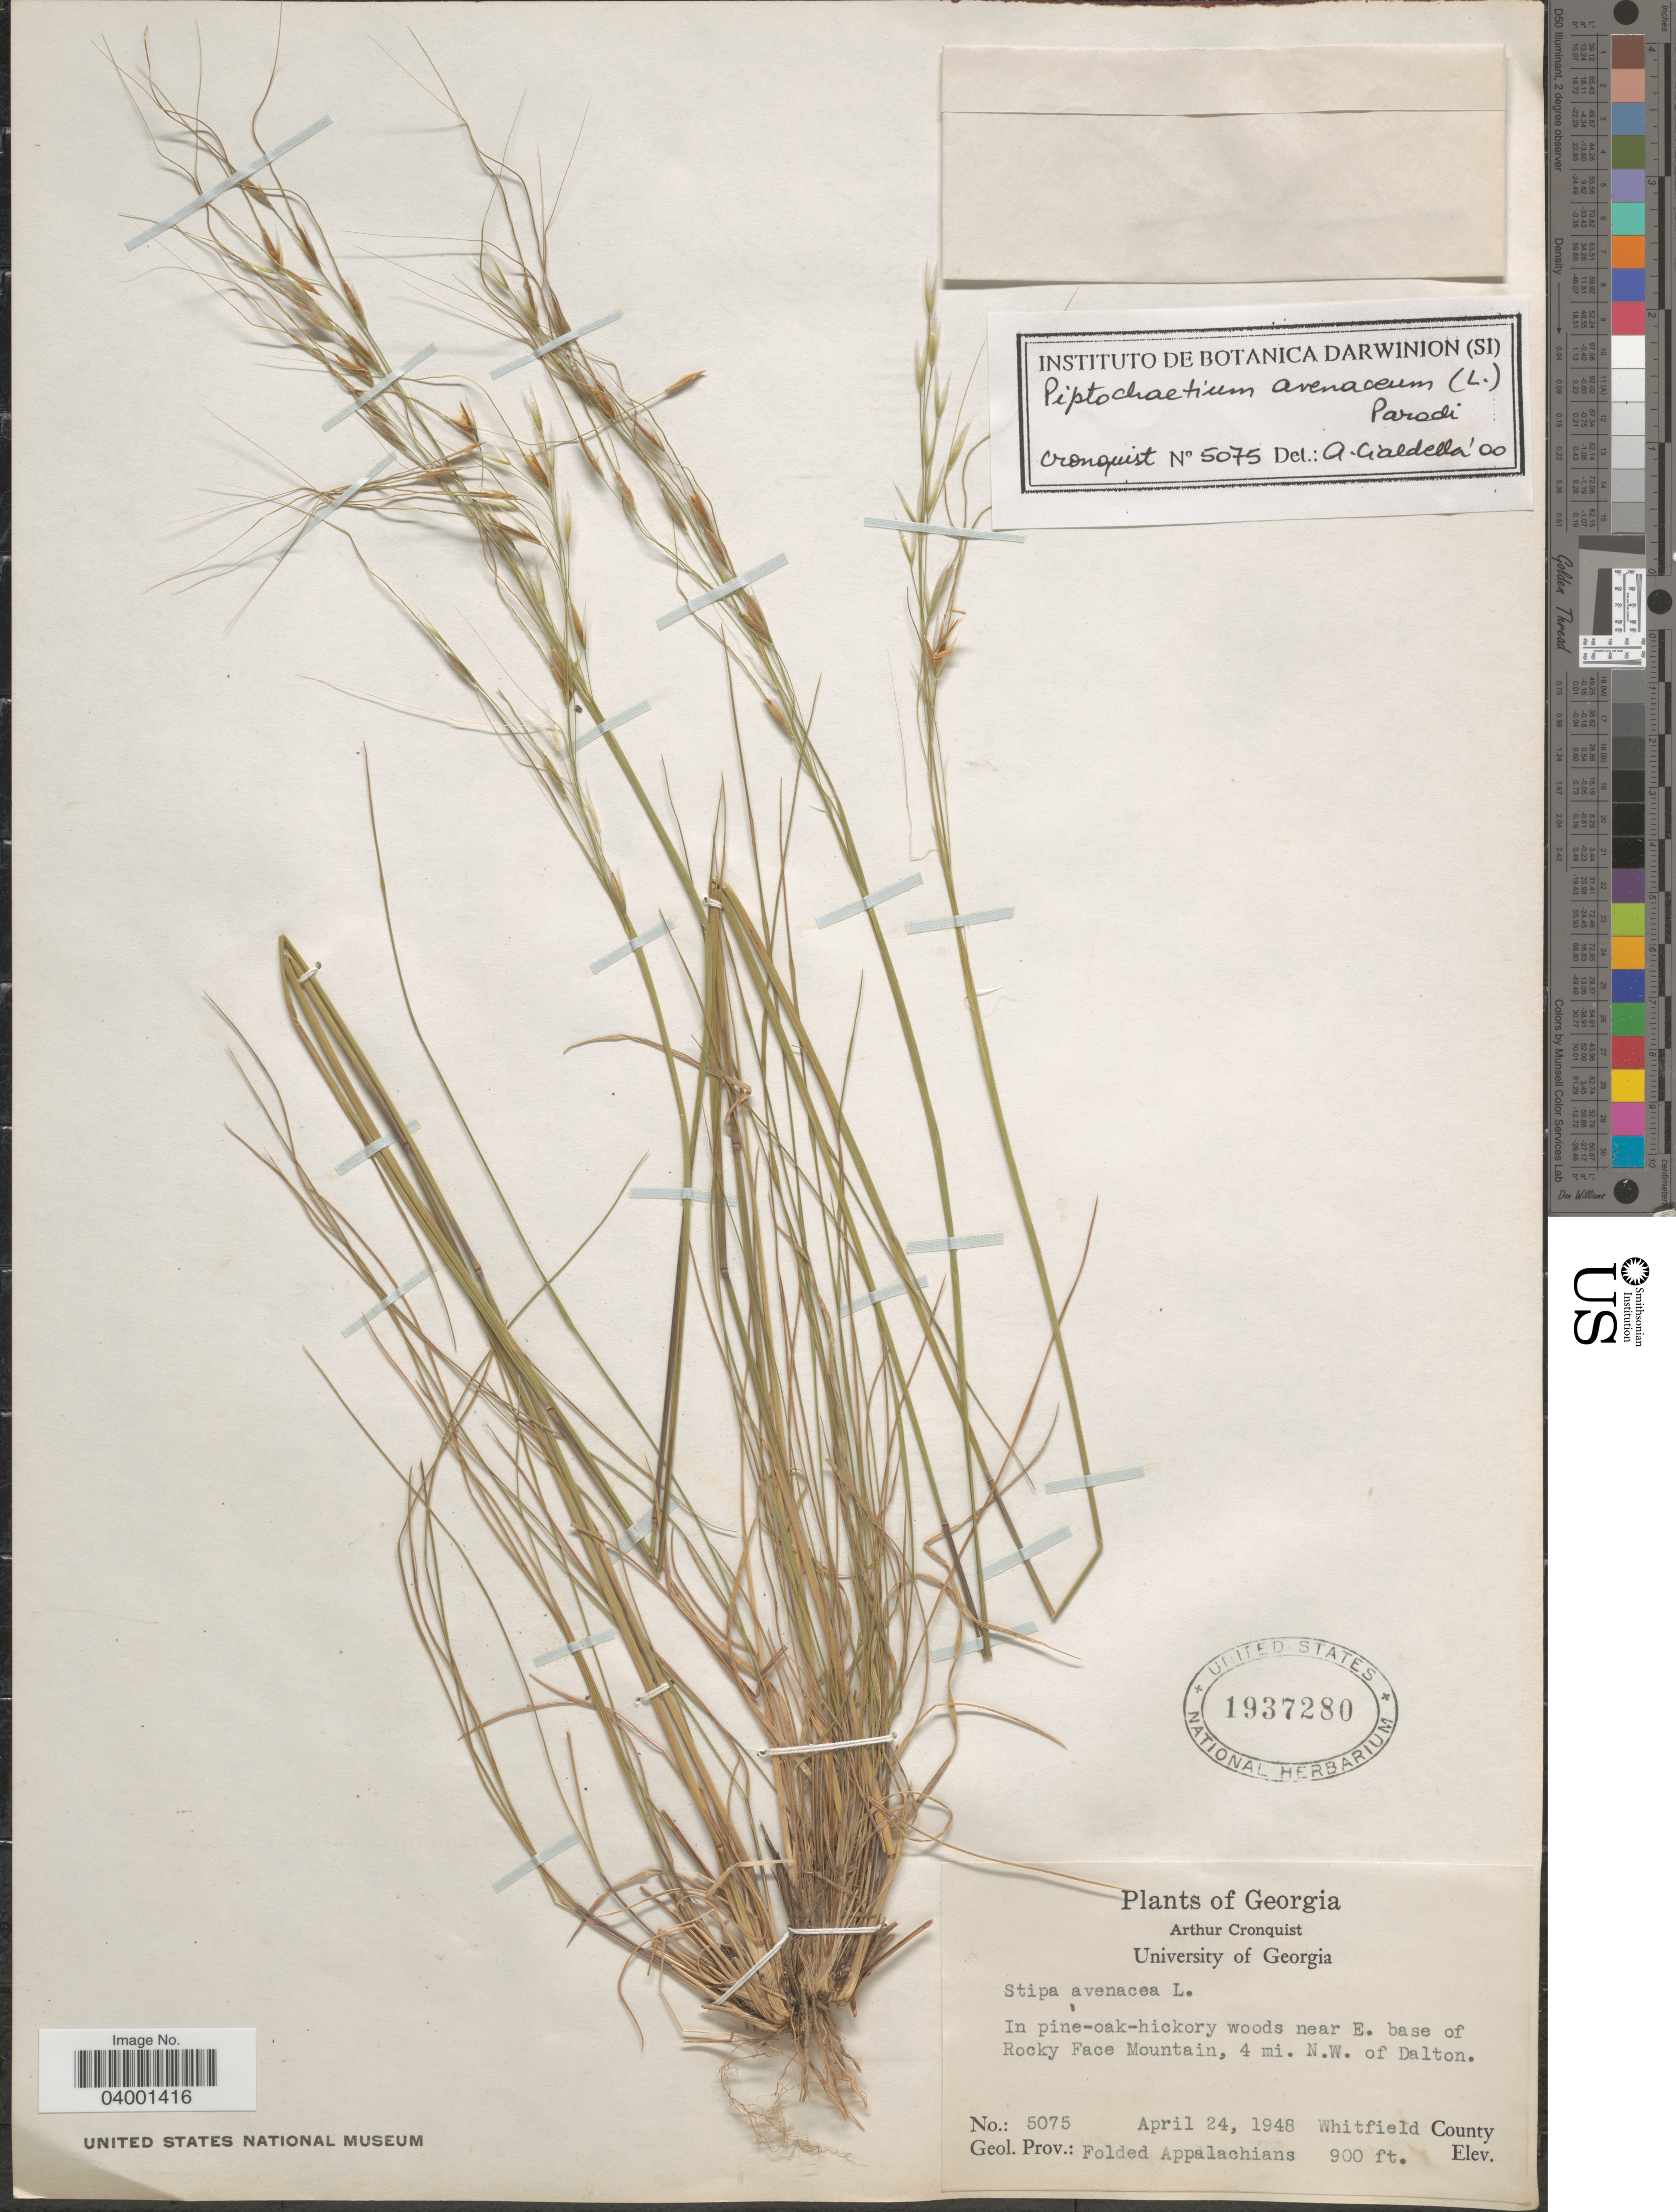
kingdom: Plantae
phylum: Tracheophyta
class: Liliopsida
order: Poales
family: Poaceae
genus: Piptochaetium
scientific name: Piptochaetium avenaceum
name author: (L.) Parodi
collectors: A. J. Cronquist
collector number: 5075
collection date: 1948-04-24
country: United States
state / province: Georgia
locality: Woods near E. base of Rocky Face Mountain, 4 mi. N.W. of Dalton. Whitfield County. Geol. Prov.: Folded Appalachians.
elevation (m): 274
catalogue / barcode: US 1937280